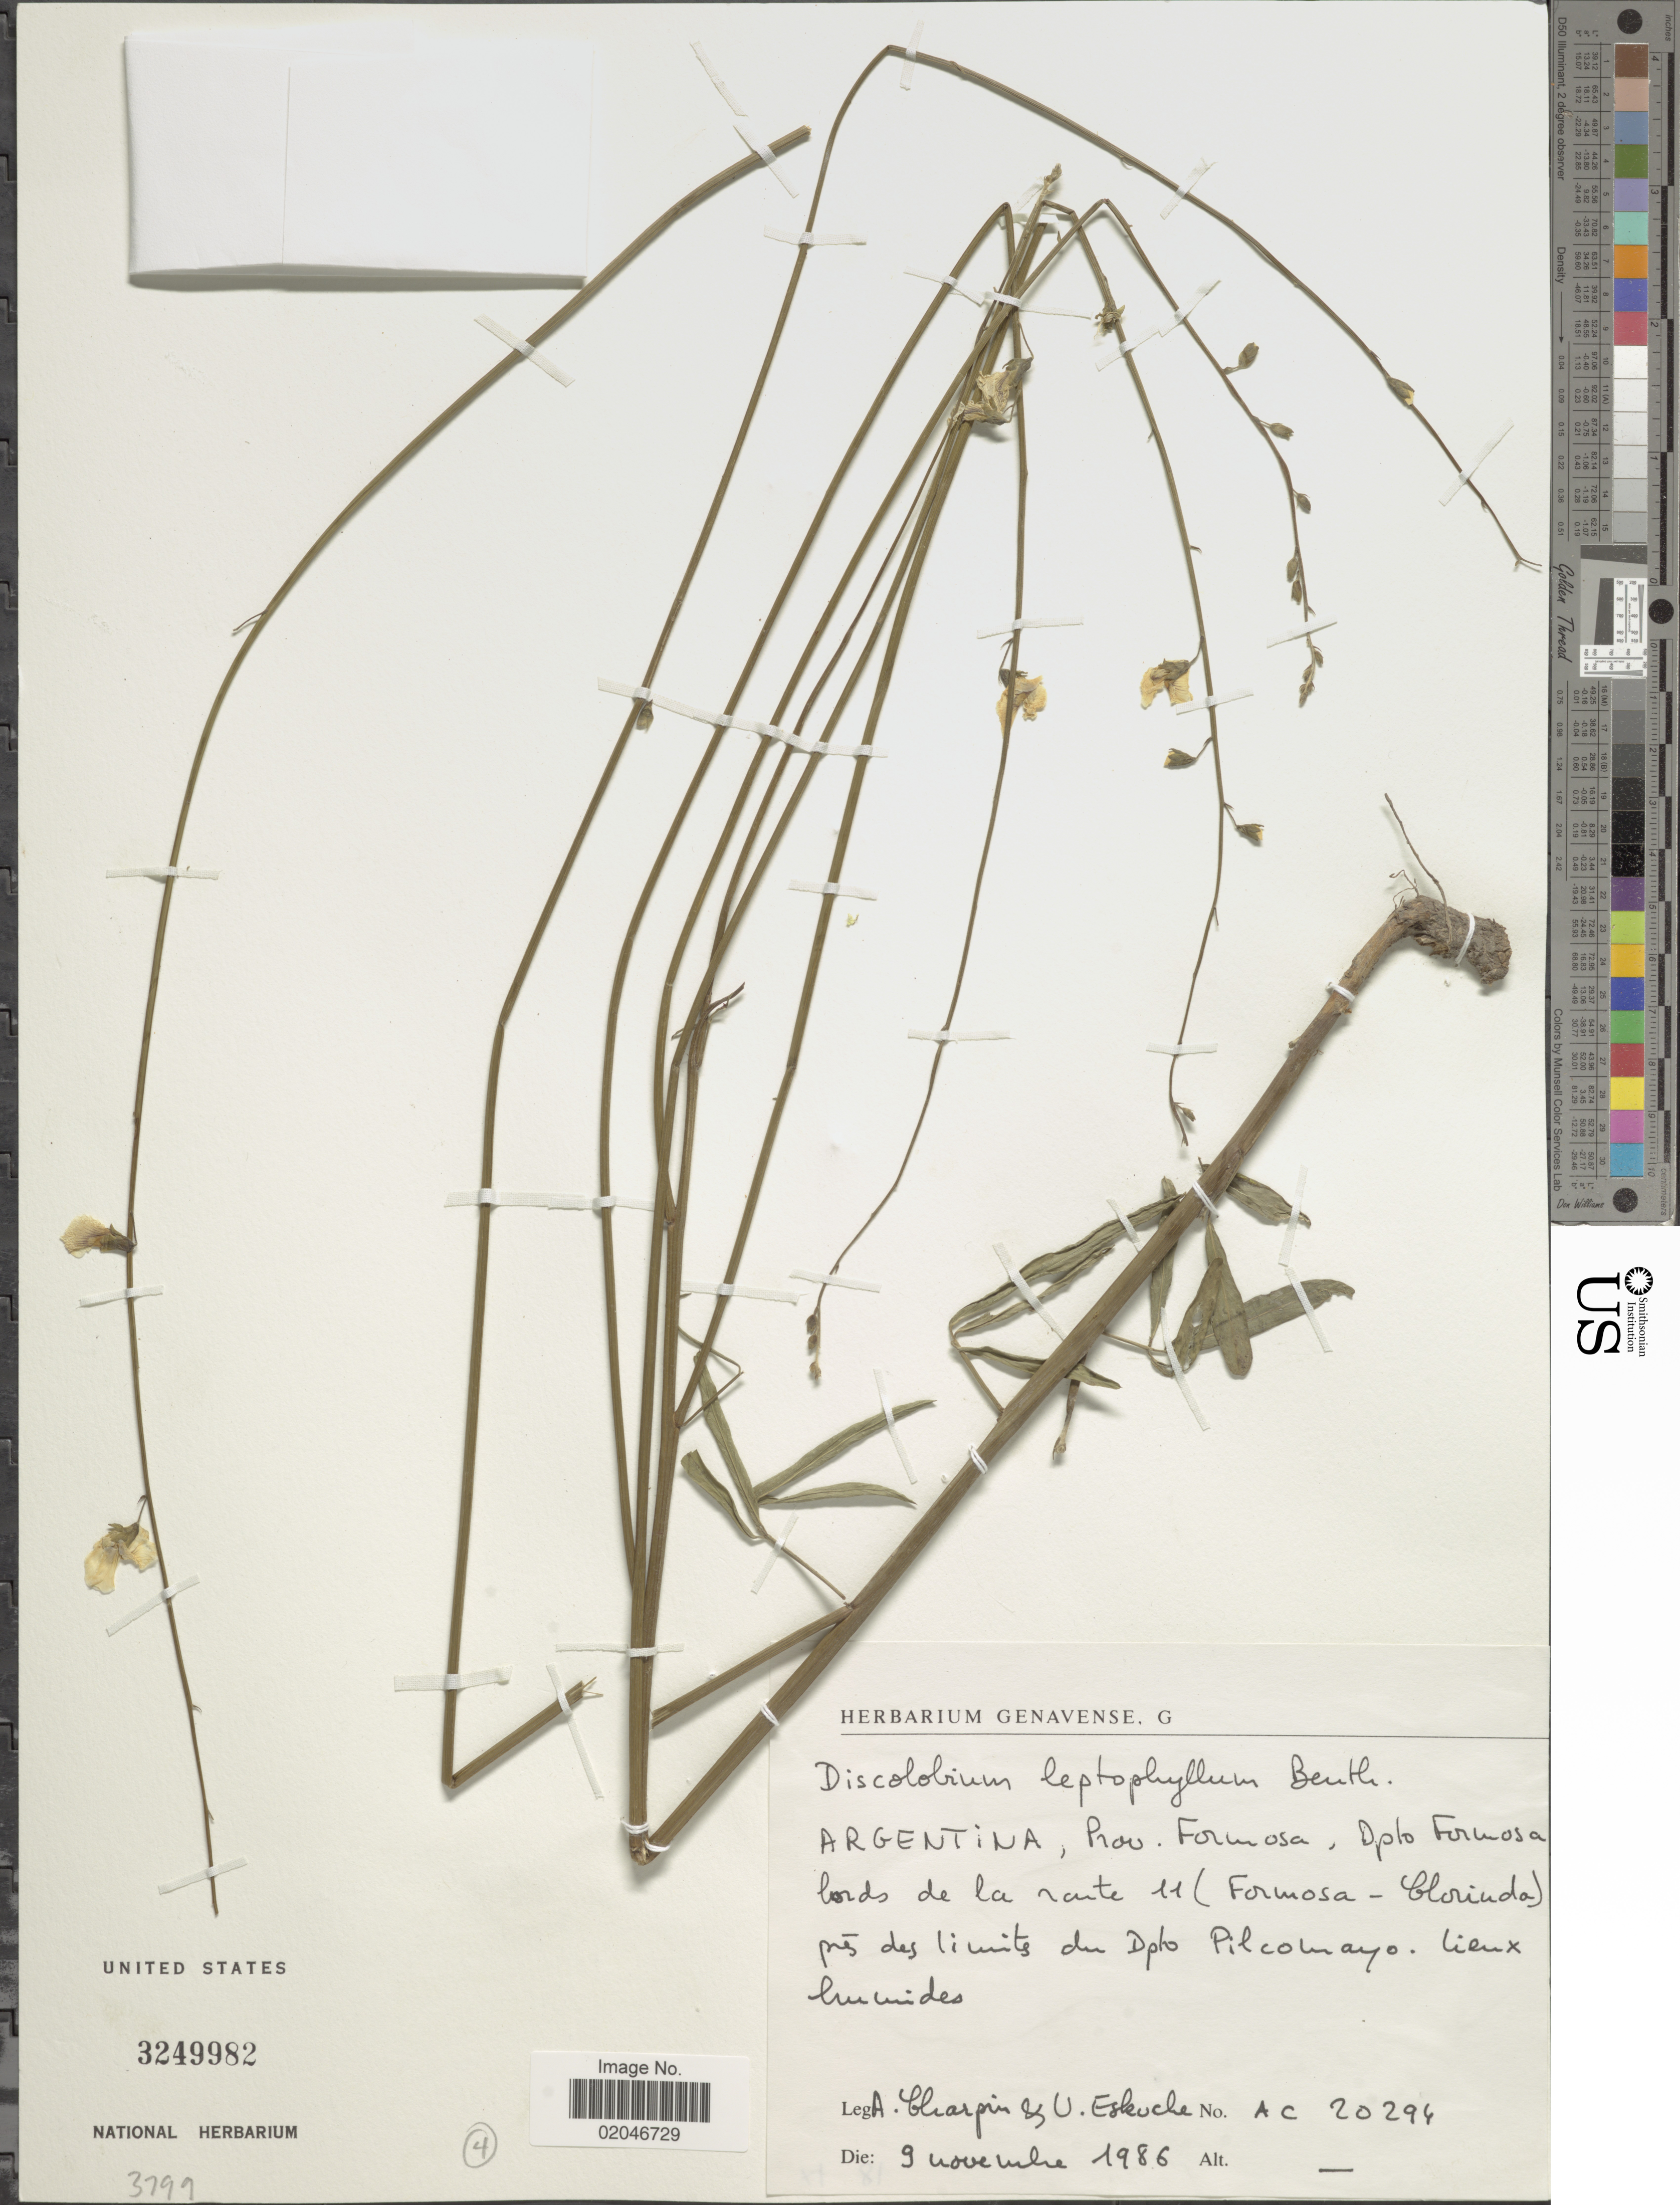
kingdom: Plantae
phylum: Tracheophyta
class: Magnoliopsida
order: Fabales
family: Fabaceae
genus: Discolobium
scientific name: Discolobium leptophyllum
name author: Benth.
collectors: A. Charpin & U. Esleuche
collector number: AC 20296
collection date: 1986-11-09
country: Argentina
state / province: Formosa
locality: Dpto. Formosa bords de la route 11 (Formosa - Clorinda) près des limits du Dpto Pilcomayo.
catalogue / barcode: US 3249982